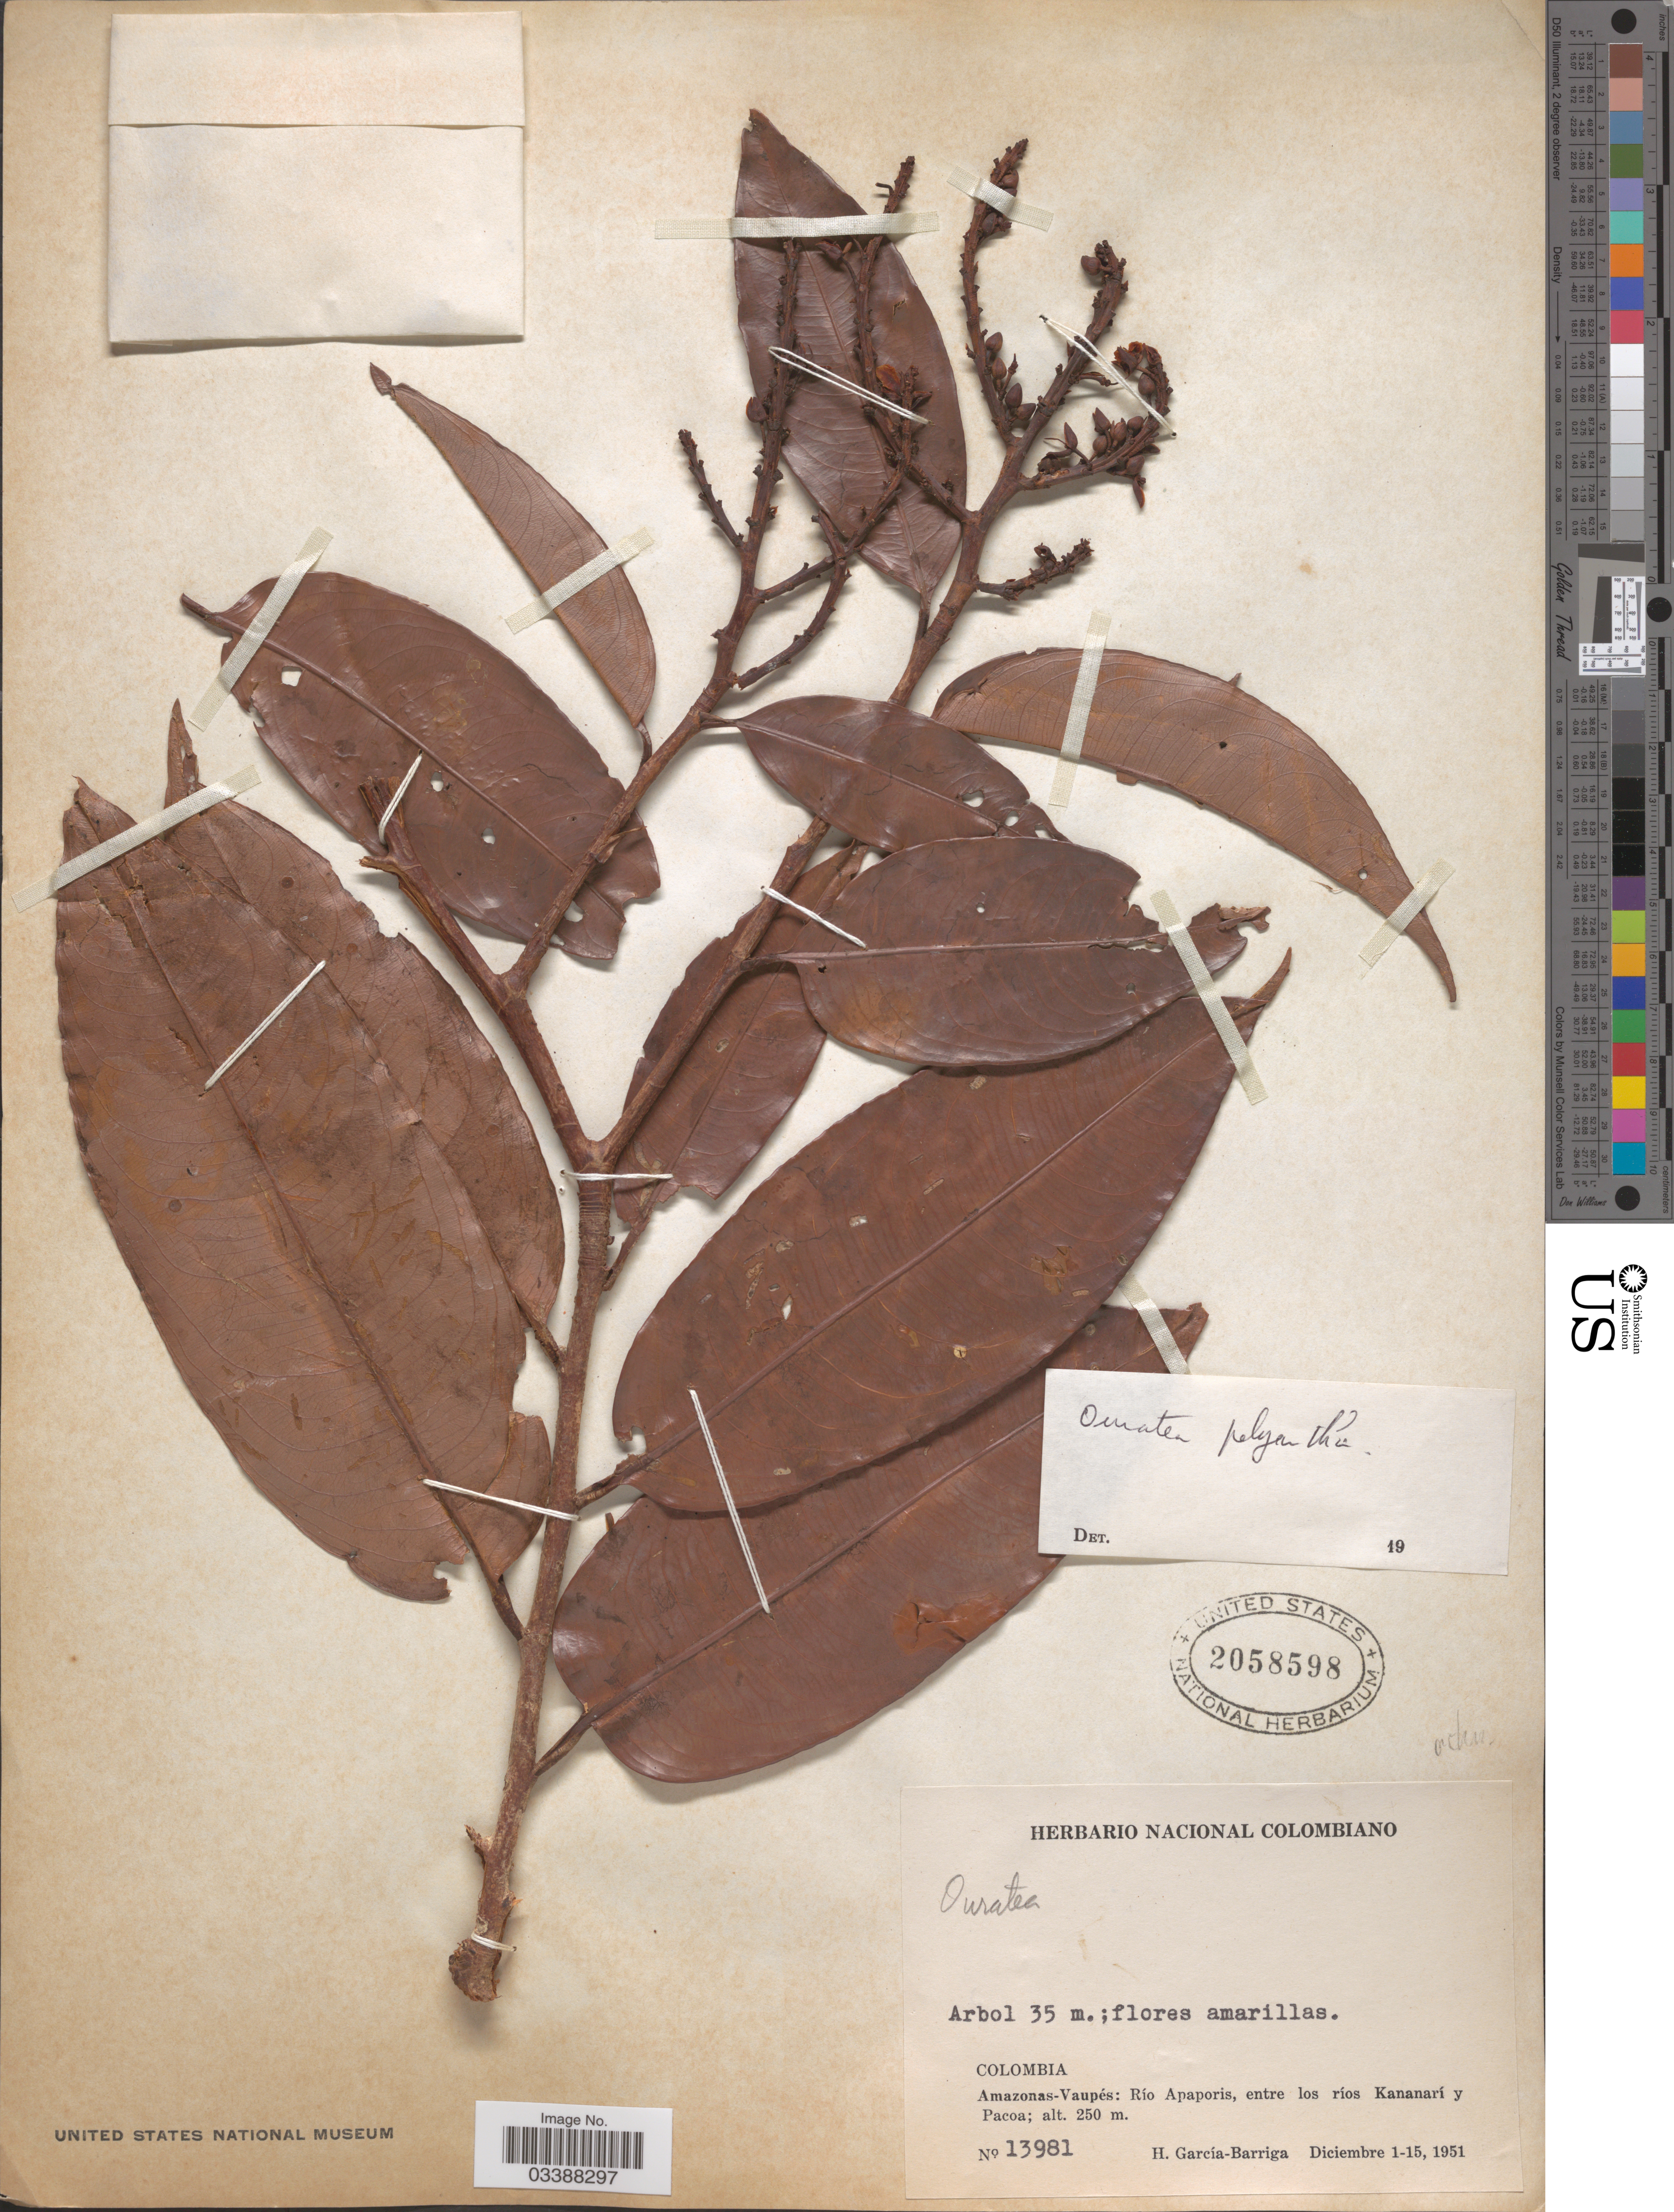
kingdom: Plantae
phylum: Tracheophyta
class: Magnoliopsida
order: Malpighiales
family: Ochnaceae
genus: Ouratea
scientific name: Ouratea polyantha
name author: (Triana & Planch.) Engl.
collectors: H. García Barriga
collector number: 13981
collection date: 1951-12-01/1951-12-15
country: Colombia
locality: Amazonas-Vaupés: Río Apaporis, entre los ríos Kananarí y Pacoa.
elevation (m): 250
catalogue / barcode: US 2058598